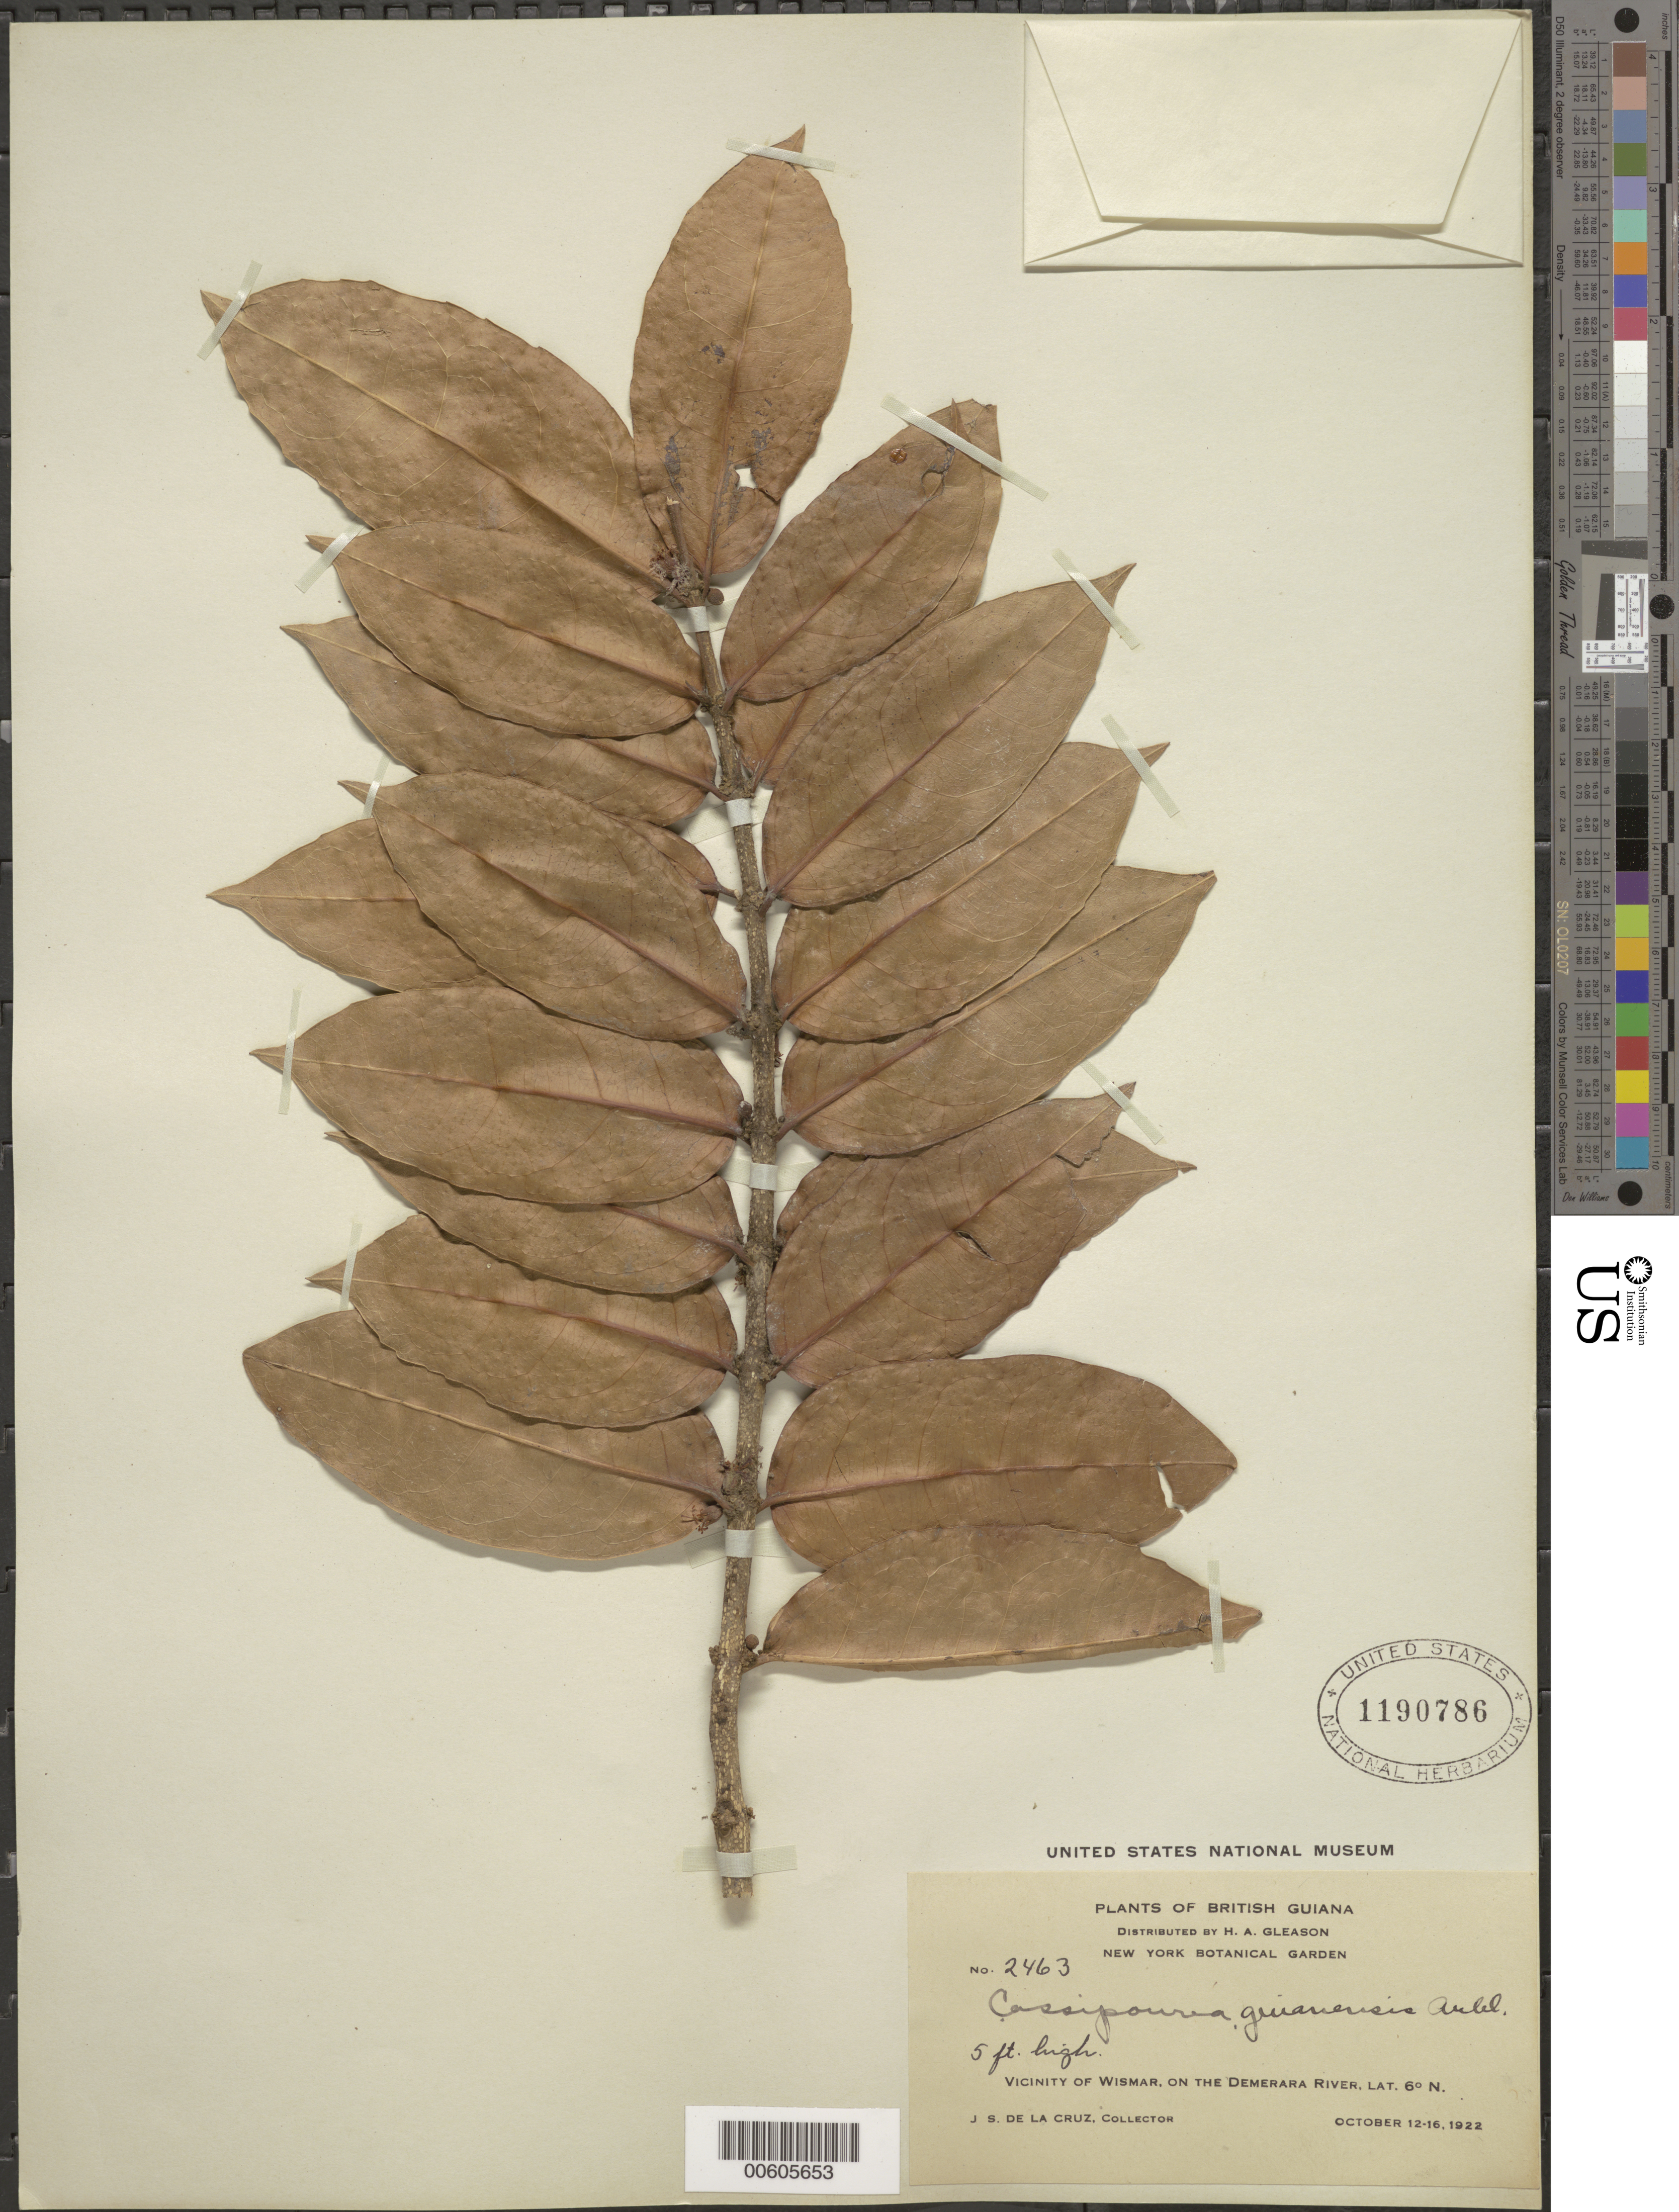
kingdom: Plantae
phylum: Tracheophyta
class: Magnoliopsida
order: Malpighiales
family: Rhizophoraceae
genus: Cassipourea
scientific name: Cassipourea guianensis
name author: Aubl.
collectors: J. S. de la Cruz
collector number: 2463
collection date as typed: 12-Oct-22 to 16-Oct-22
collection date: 1922-10-12/1922-10-16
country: Guyana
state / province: U. Demerara-Berbice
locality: Wismar vic., on the Demerara River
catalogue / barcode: US 1191786